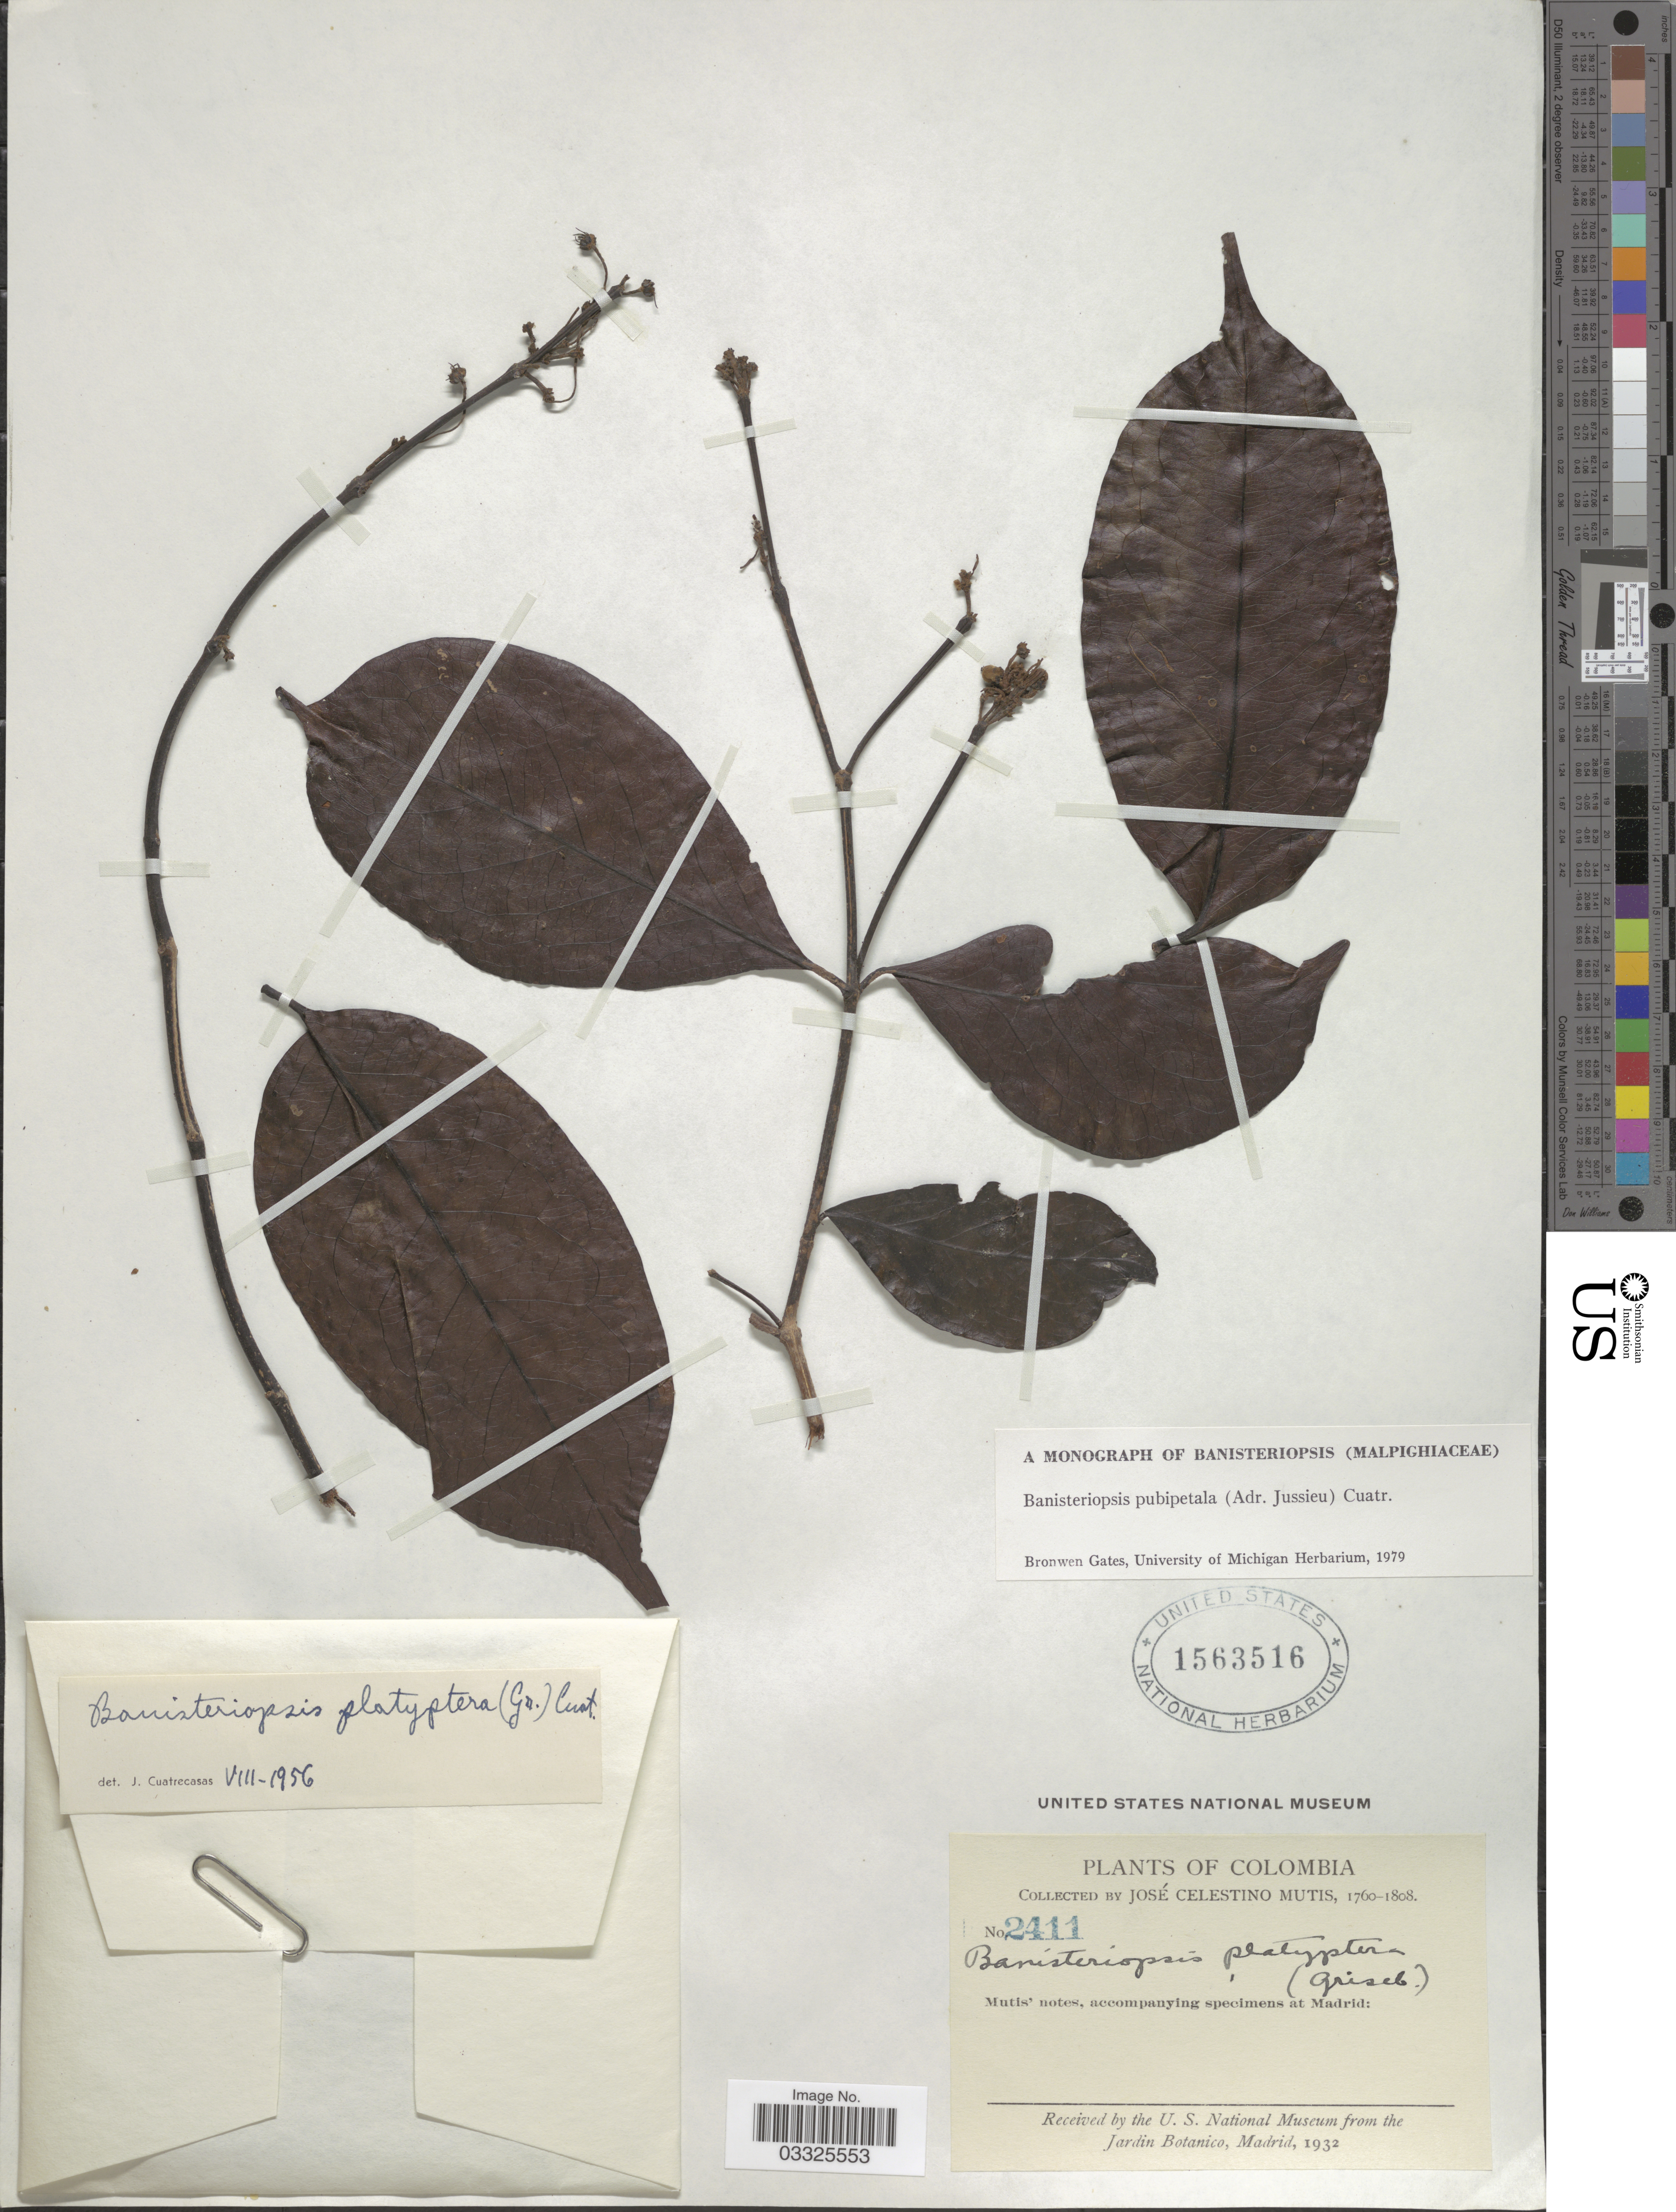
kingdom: Plantae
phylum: Tracheophyta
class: Magnoliopsida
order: Malpighiales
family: Malpighiaceae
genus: Banisteriopsis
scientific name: Banisteriopsis pubipetala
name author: (A. Juss.) Cuatrec.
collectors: J. C. B. Mutis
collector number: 2411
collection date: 1760/1808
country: Colombia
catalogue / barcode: US 1563516